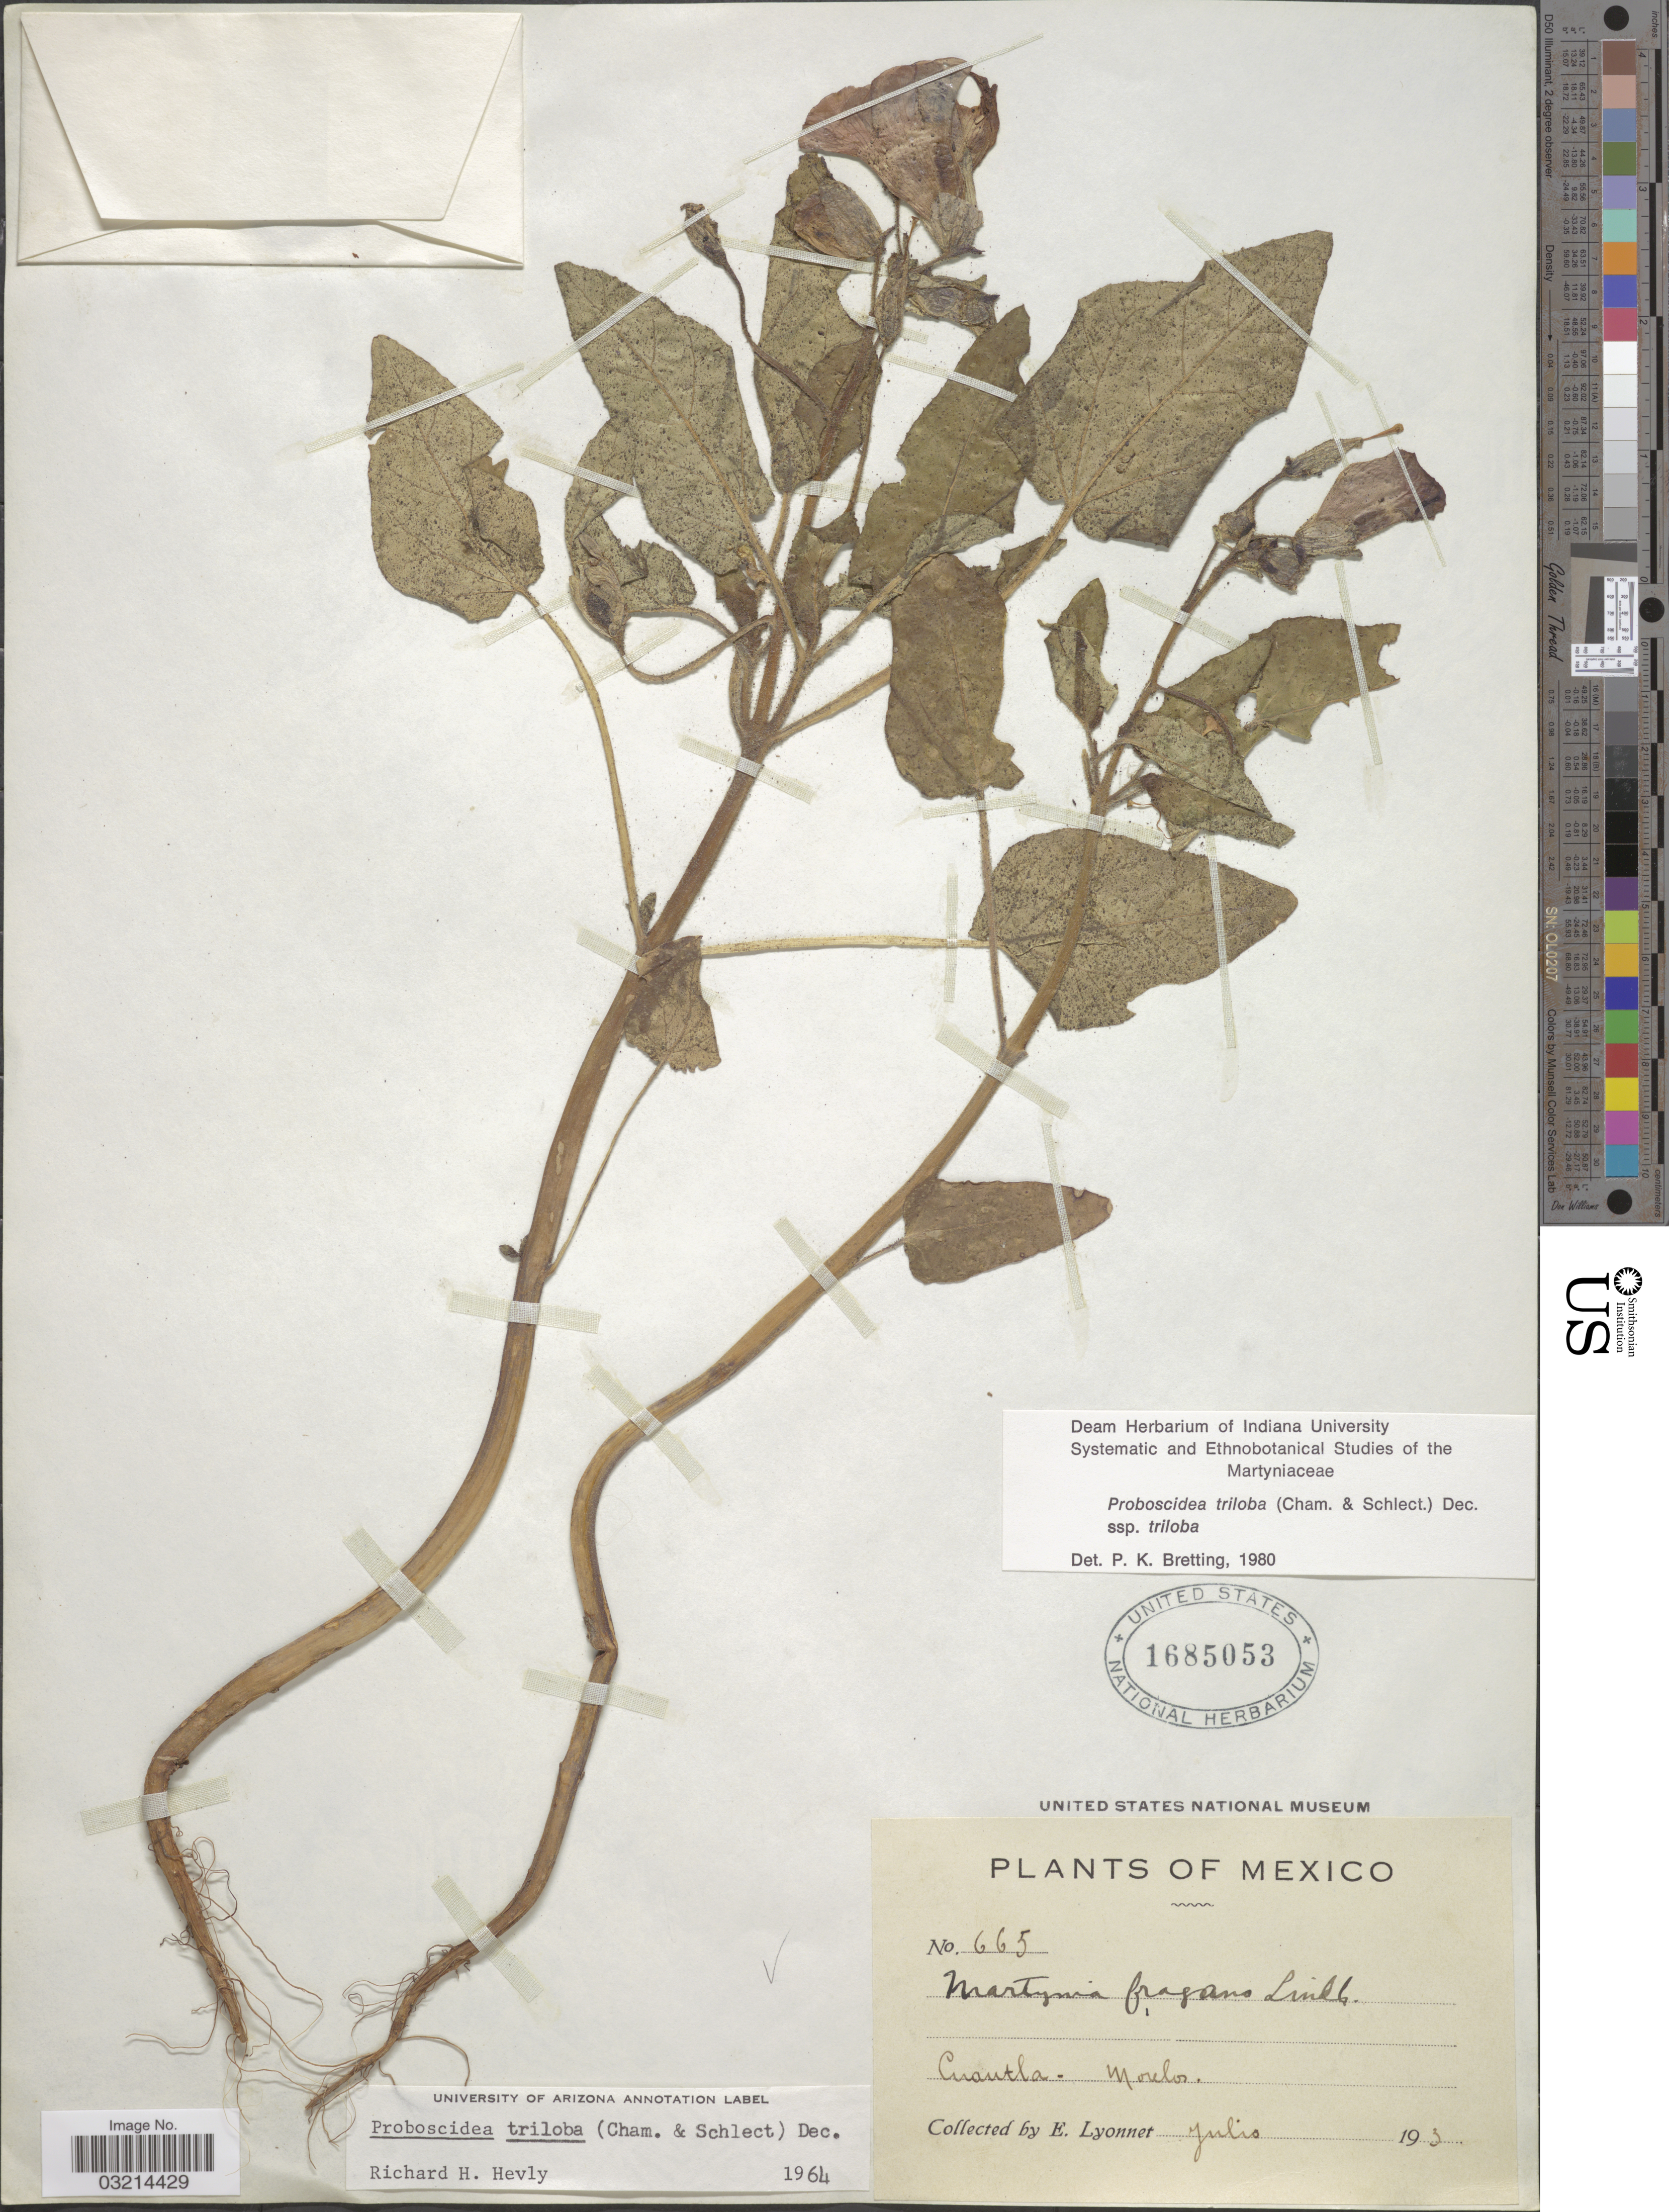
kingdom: Plantae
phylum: Tracheophyta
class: Magnoliopsida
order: Lamiales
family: Martyniaceae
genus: Proboscidea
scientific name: Proboscidea triloba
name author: (Schltdl. & Cham.) Decne.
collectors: E. Lyonnet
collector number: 665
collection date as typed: julio 193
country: Mexico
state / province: Morelos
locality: Cuautla.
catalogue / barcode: US 1685053